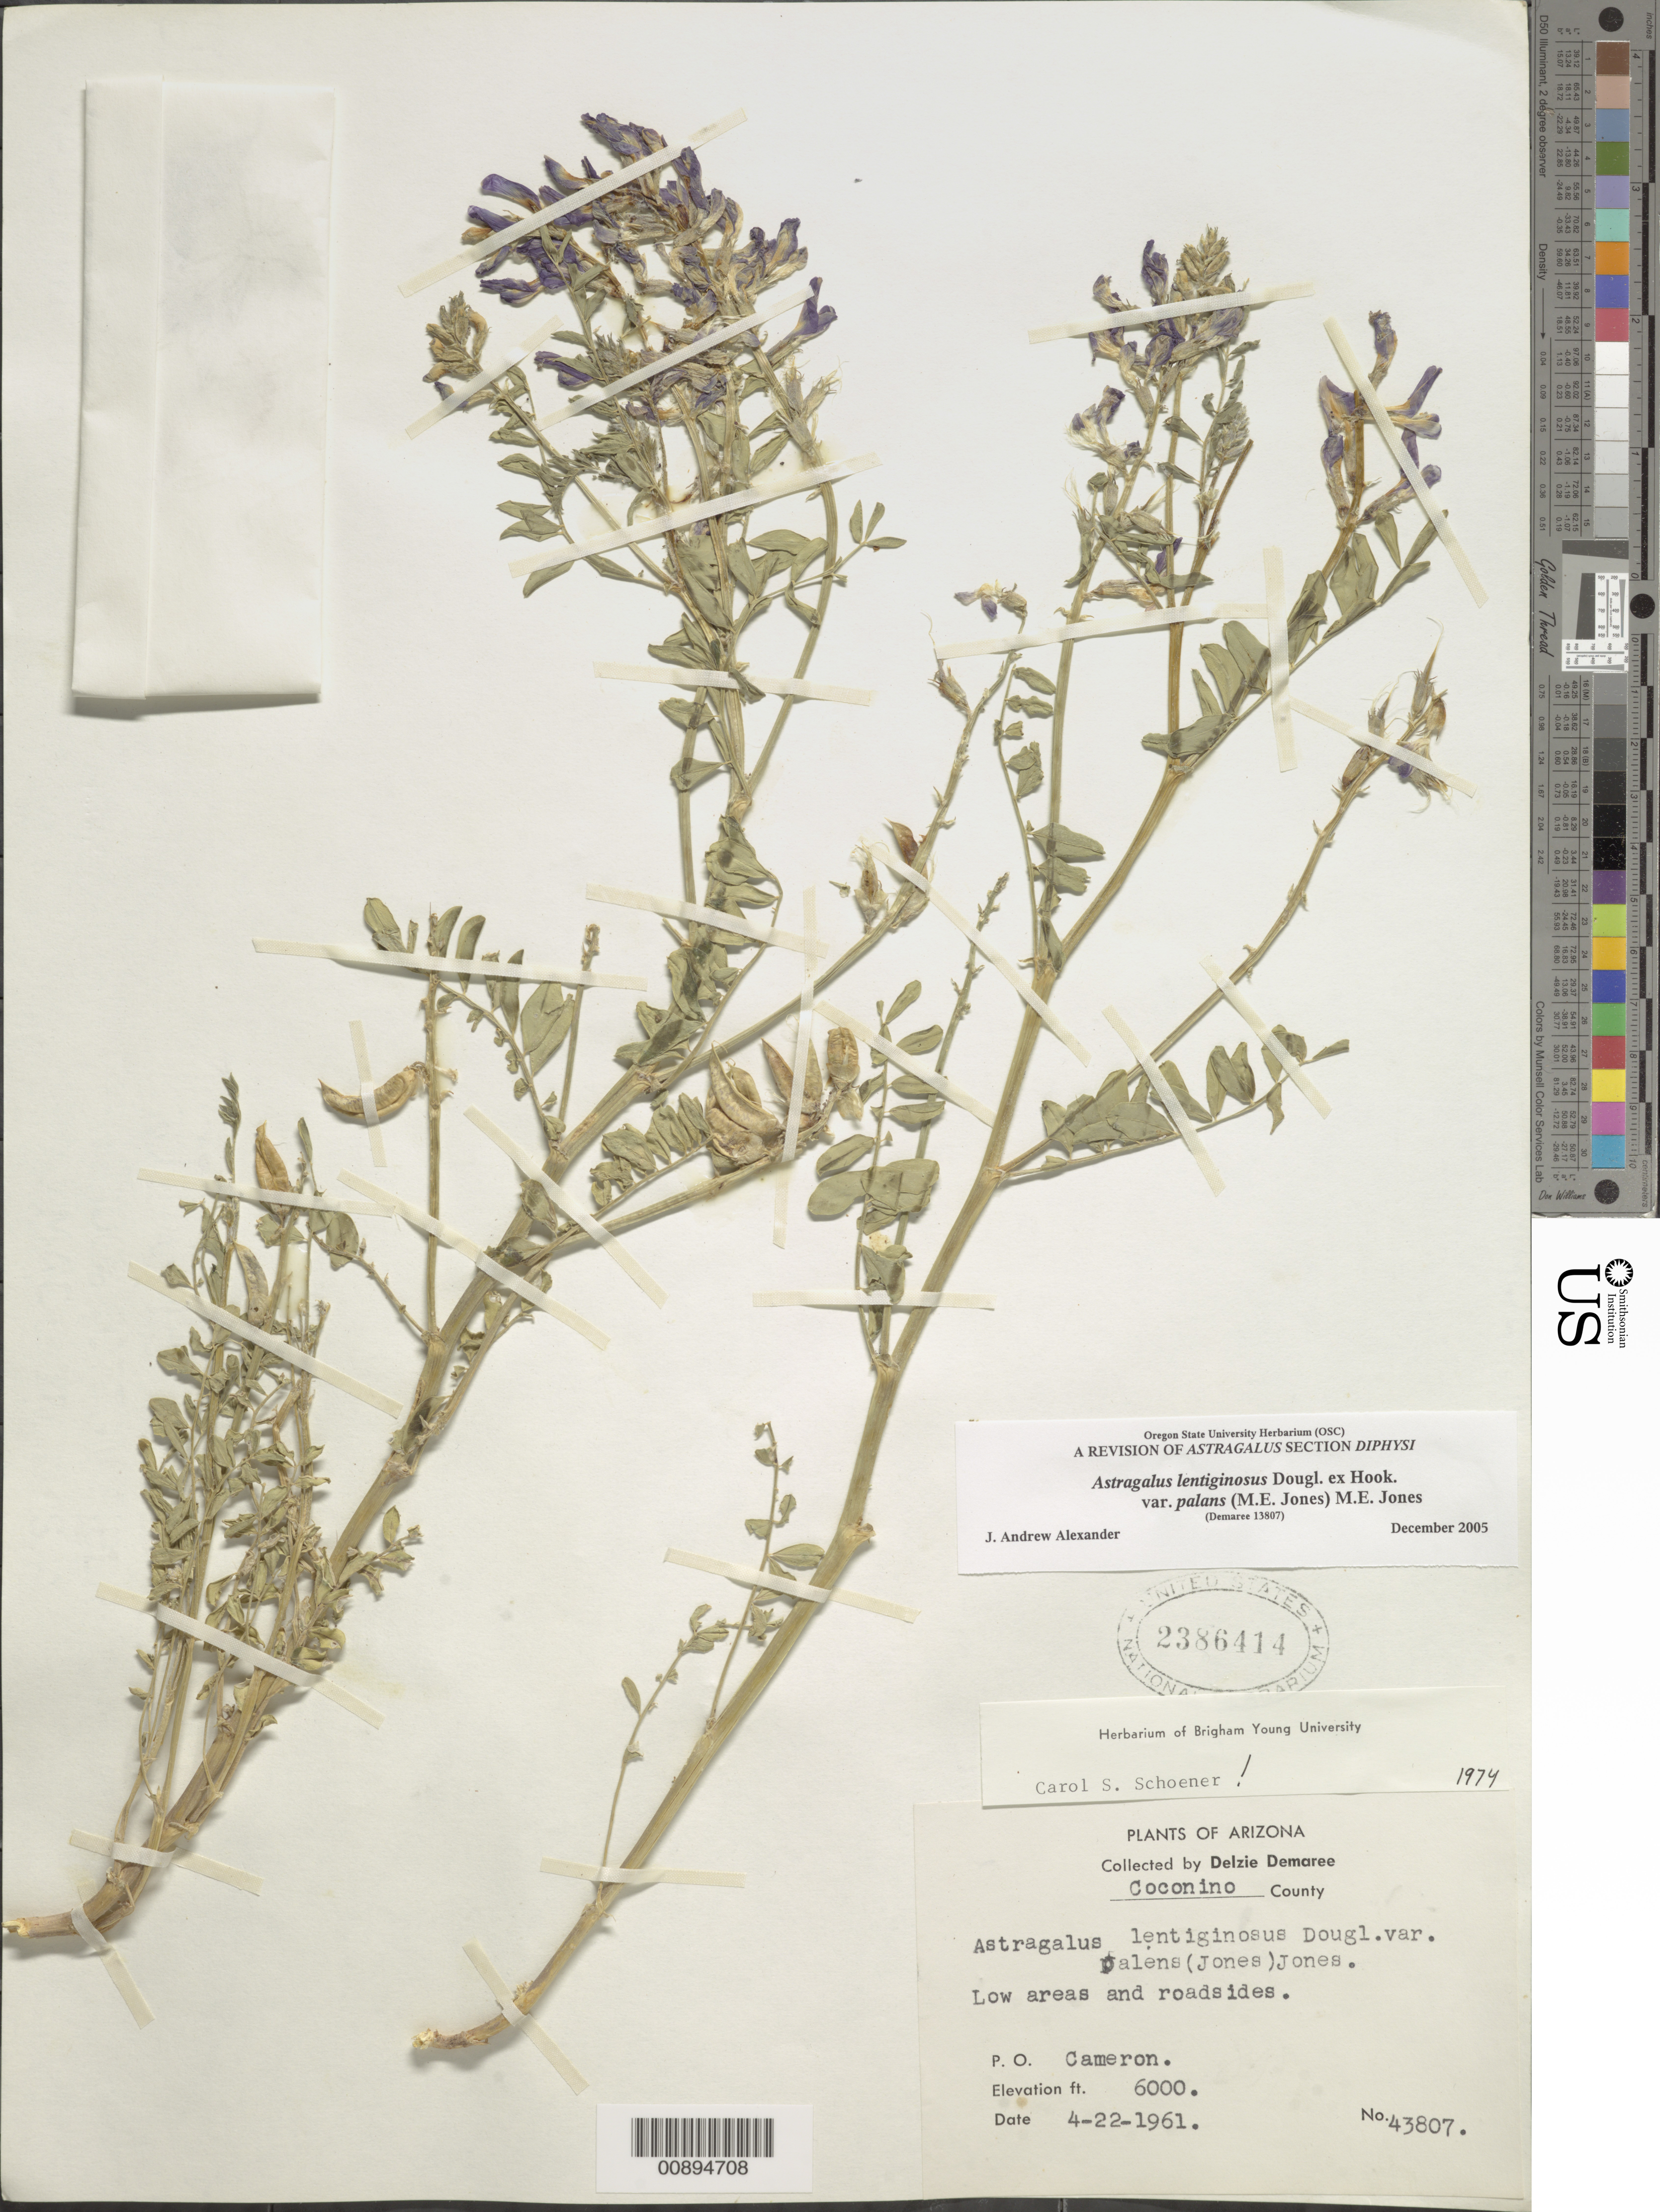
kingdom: Plantae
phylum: Tracheophyta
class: Magnoliopsida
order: Fabales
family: Fabaceae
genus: Astragalus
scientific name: Astragalus lentiginosus var. palans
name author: (M.E. Jones) M.E. Jones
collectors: D. Demaree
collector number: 43807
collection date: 1961-04-22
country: United States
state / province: Arizona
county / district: Coconino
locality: P.O. Cameron.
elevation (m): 1829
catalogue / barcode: US 2386414